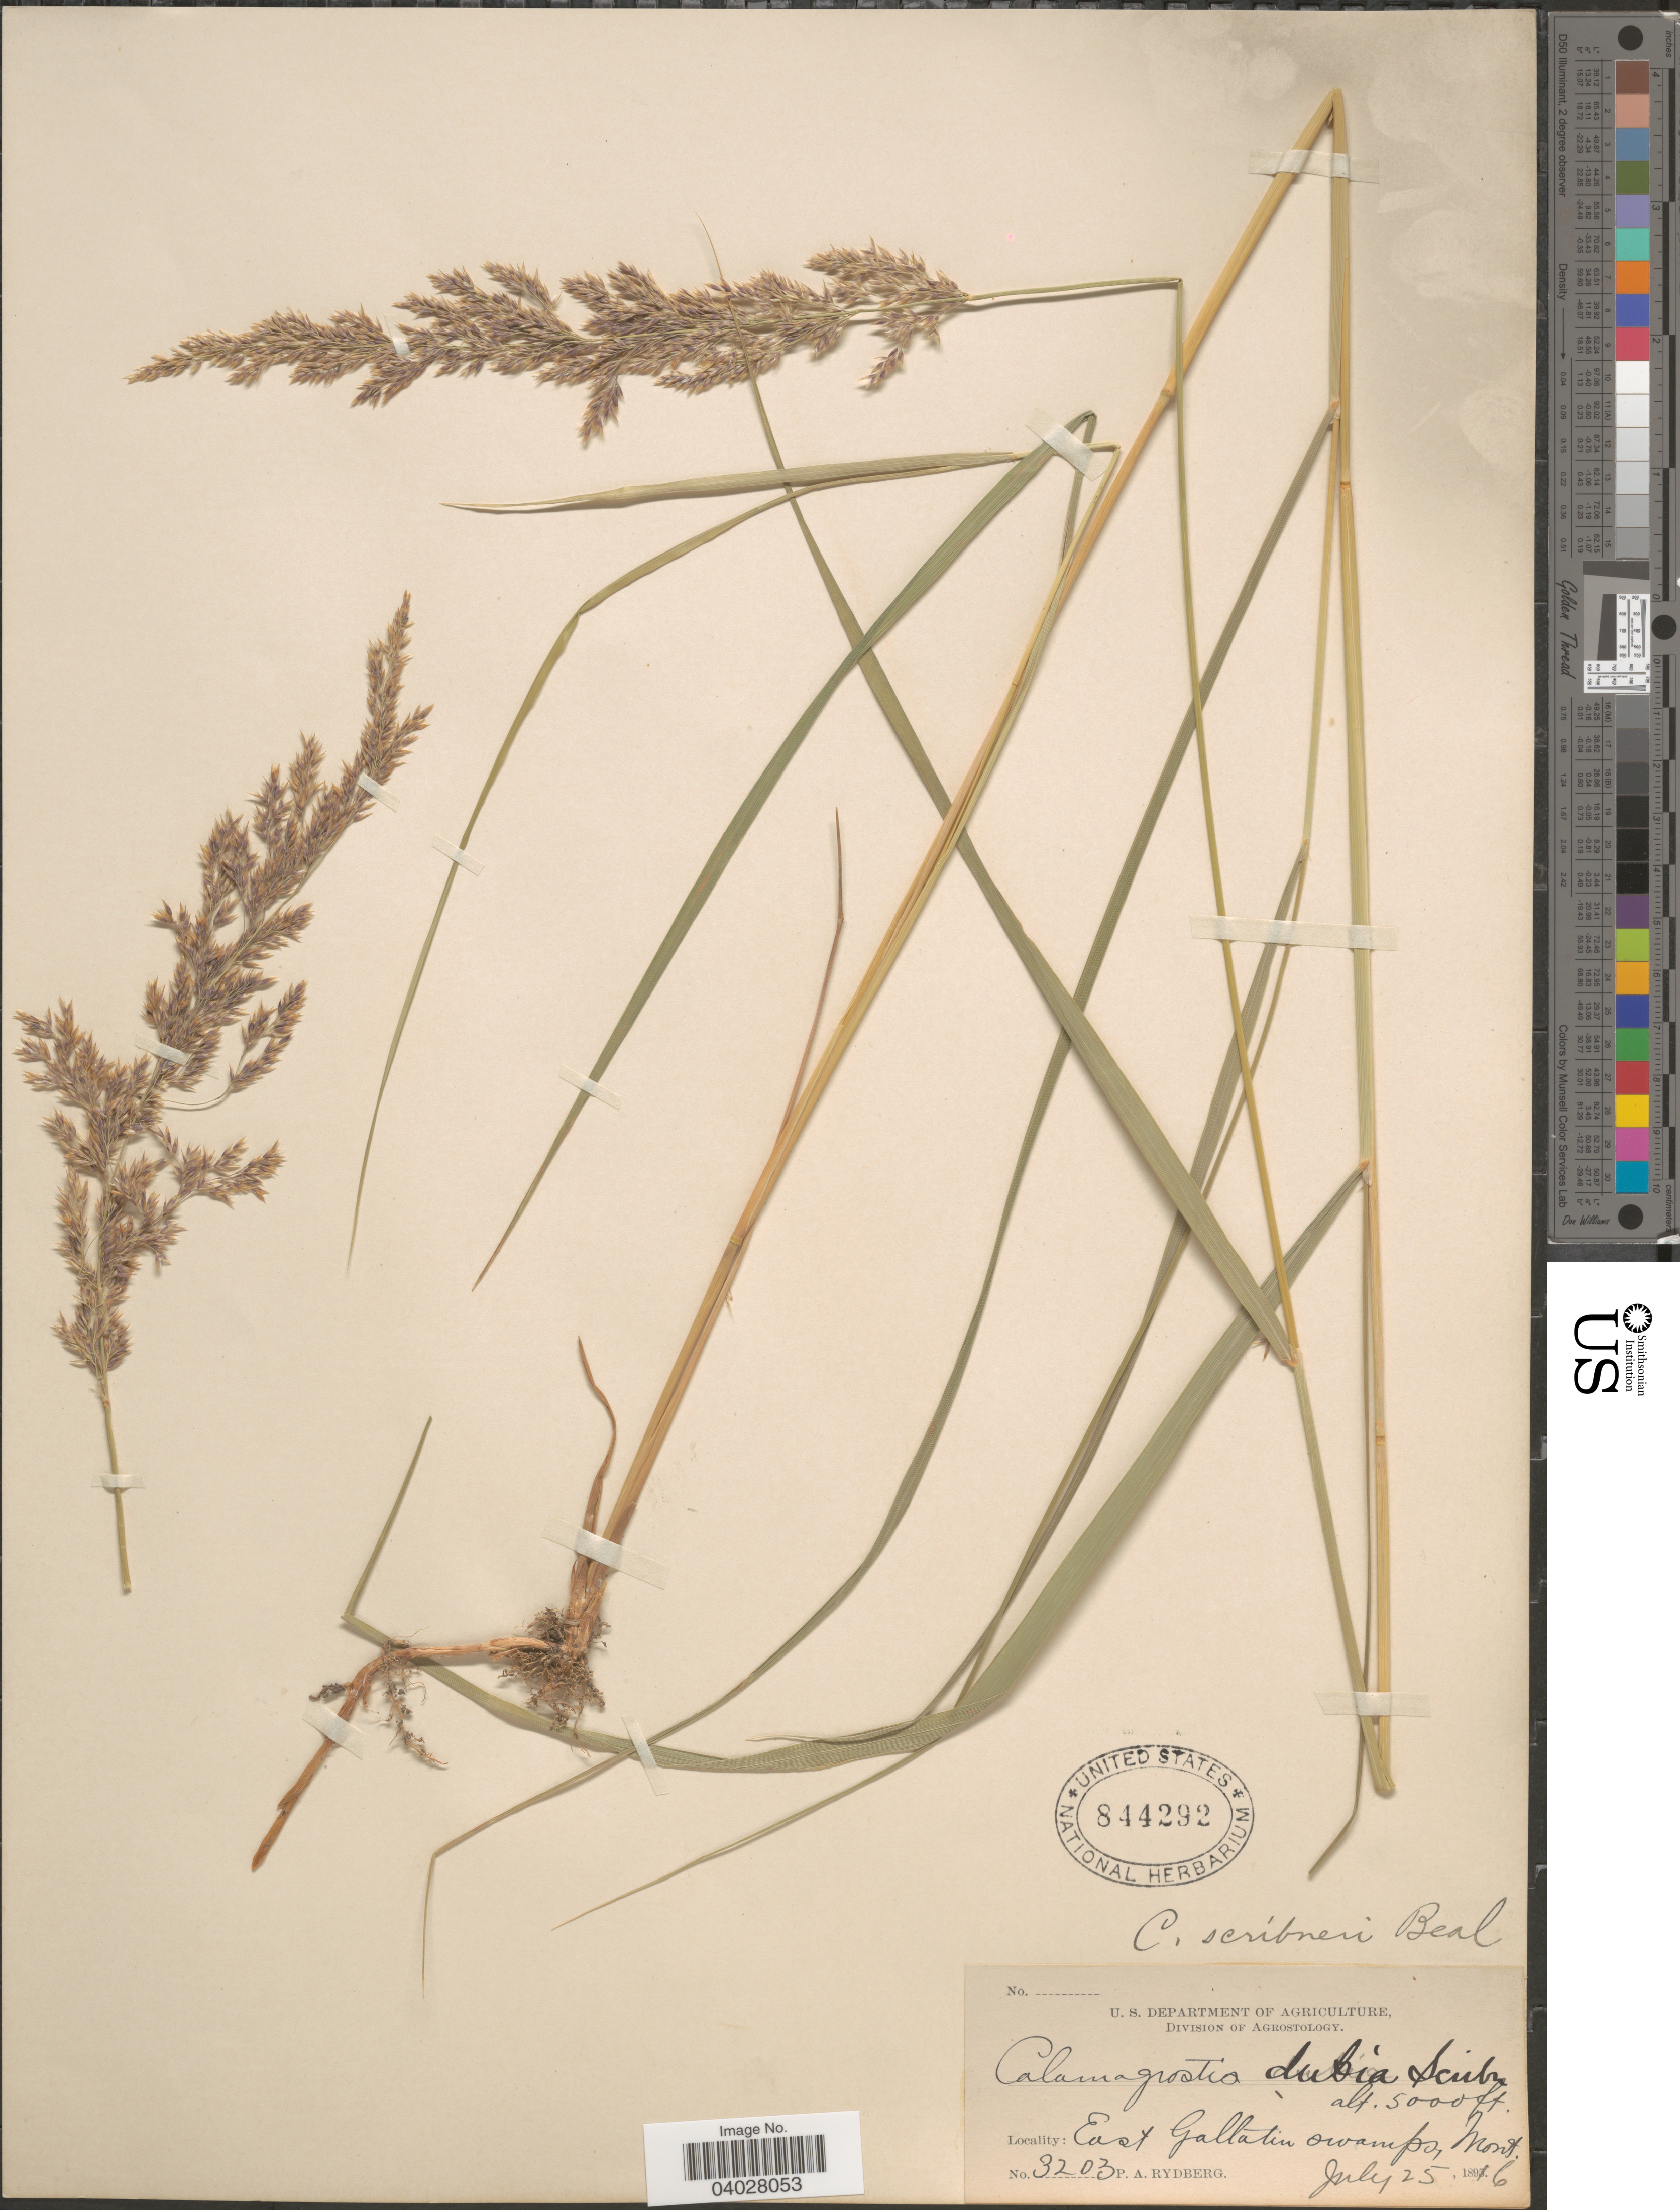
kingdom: Plantae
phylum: Tracheophyta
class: Liliopsida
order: Poales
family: Poaceae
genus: Calamagrostis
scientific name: Calamagrostis canadensis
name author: (Michx.) P. Beauv.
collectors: P. A. Rydberg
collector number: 3203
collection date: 1896-07-25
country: United States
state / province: Montana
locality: East Gallatin swamps.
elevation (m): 1524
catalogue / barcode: US 844292